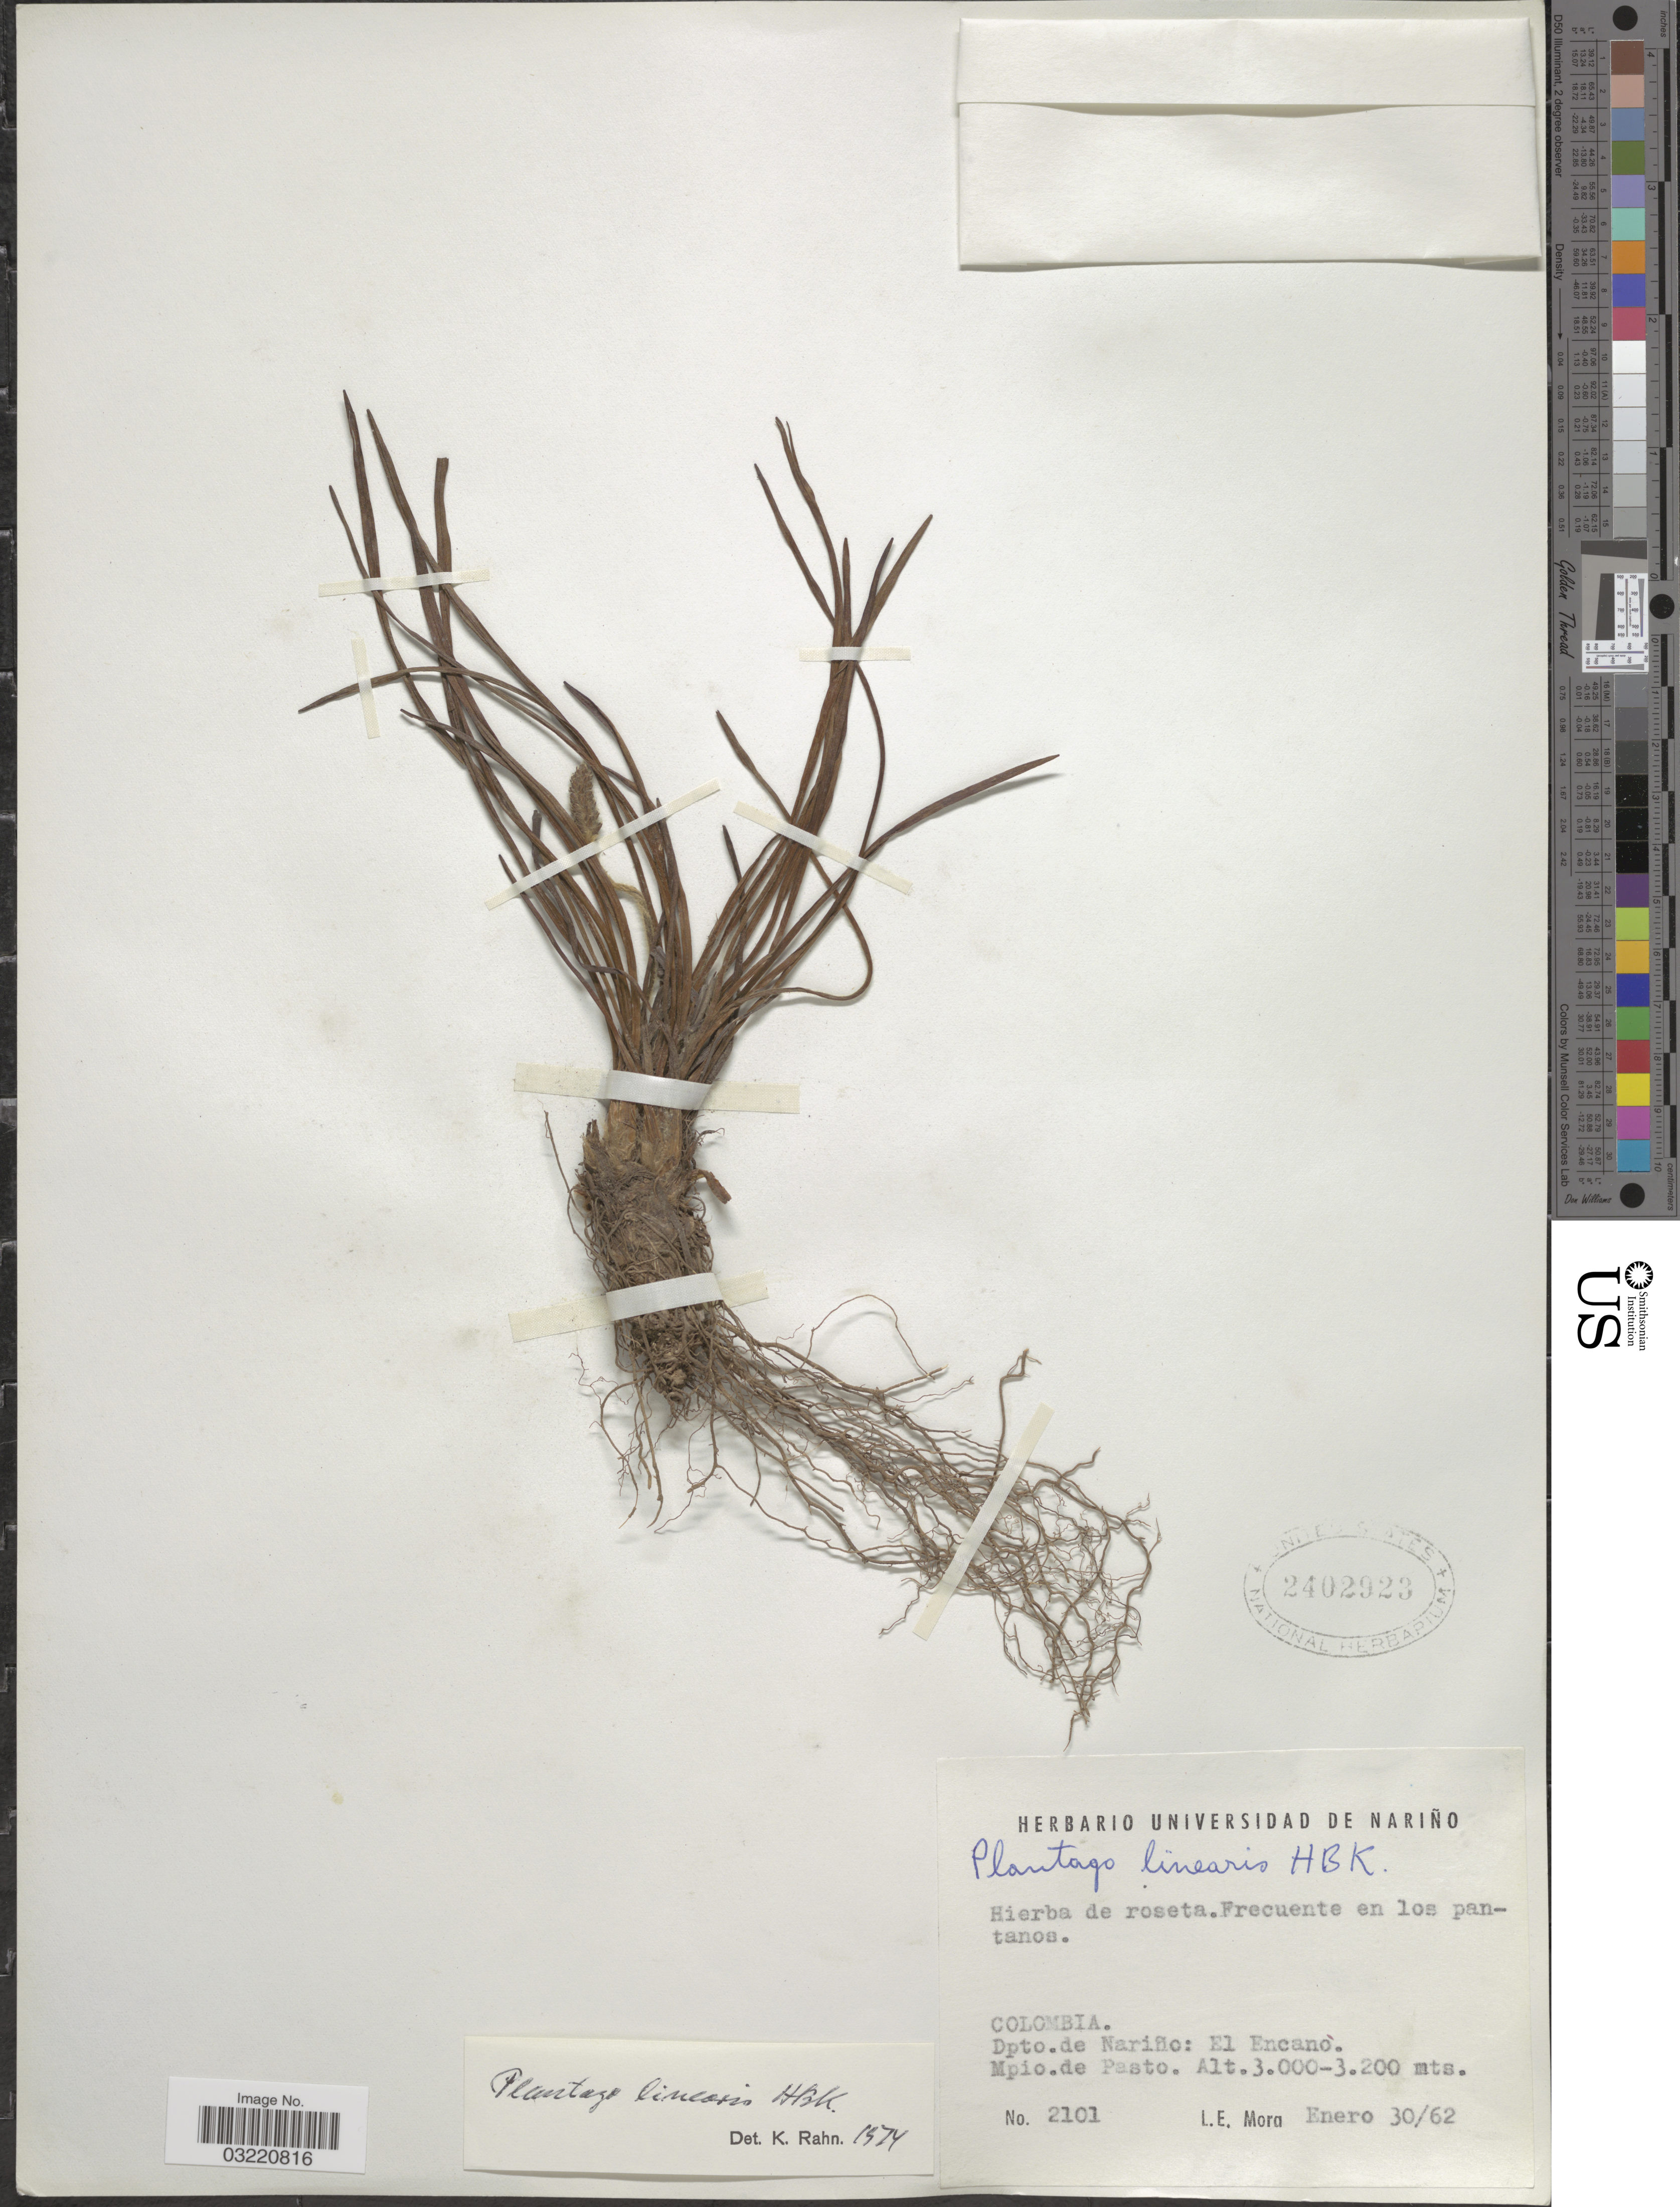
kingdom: Plantae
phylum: Tracheophyta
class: Magnoliopsida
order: Lamiales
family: Plantaginaceae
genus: Plantago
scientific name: Plantago linearis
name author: Kunth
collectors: L. Mora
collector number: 2101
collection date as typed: Transcribed d/m/y: 30/1/62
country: Colombia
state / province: Nariño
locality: Dpto. de Nariño: El Encano. Mpio. de Pasto.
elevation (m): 3000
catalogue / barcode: US 2402923